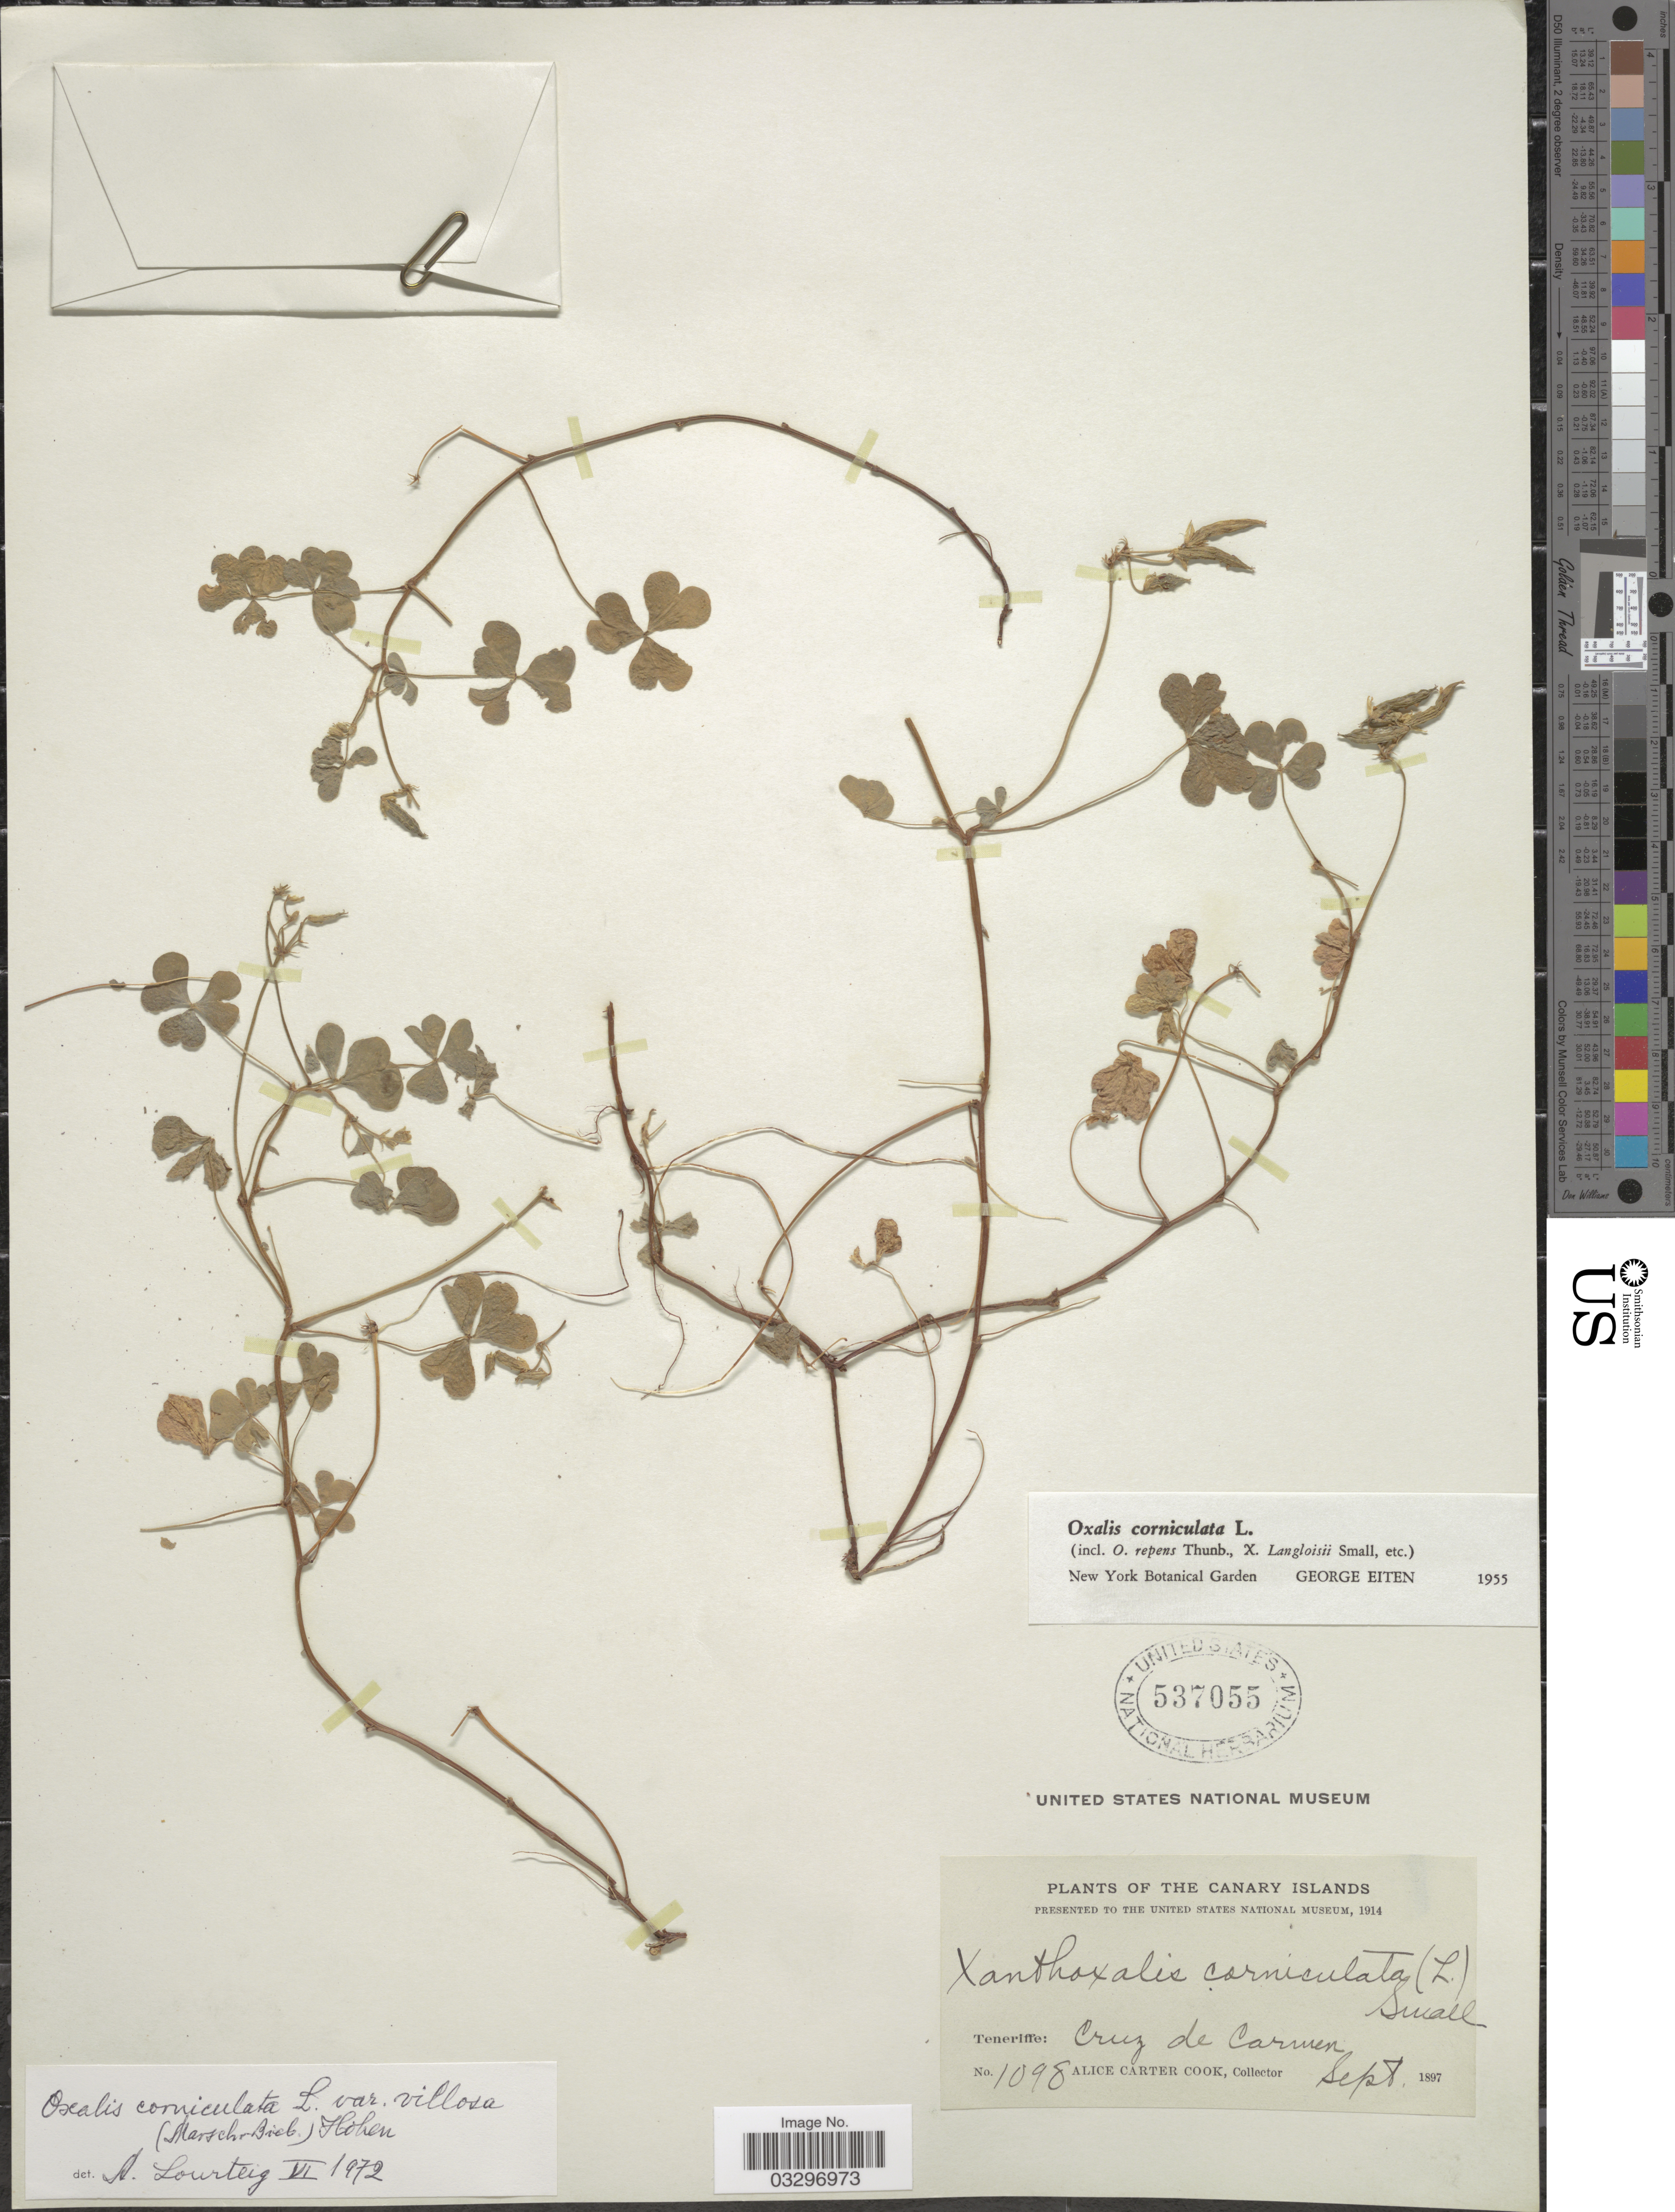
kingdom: Plantae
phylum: Tracheophyta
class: Magnoliopsida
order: Oxalidales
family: Oxalidaceae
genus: Oxalis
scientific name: Oxalis corniculata var. villosa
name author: (M. Bieb.) Hohen.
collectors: Alice C. Cook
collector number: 1098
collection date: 1897-09-08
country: Spain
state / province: Canarias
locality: Canary Islands. Teneriffe: Cruz de Carmen.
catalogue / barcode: US 537055